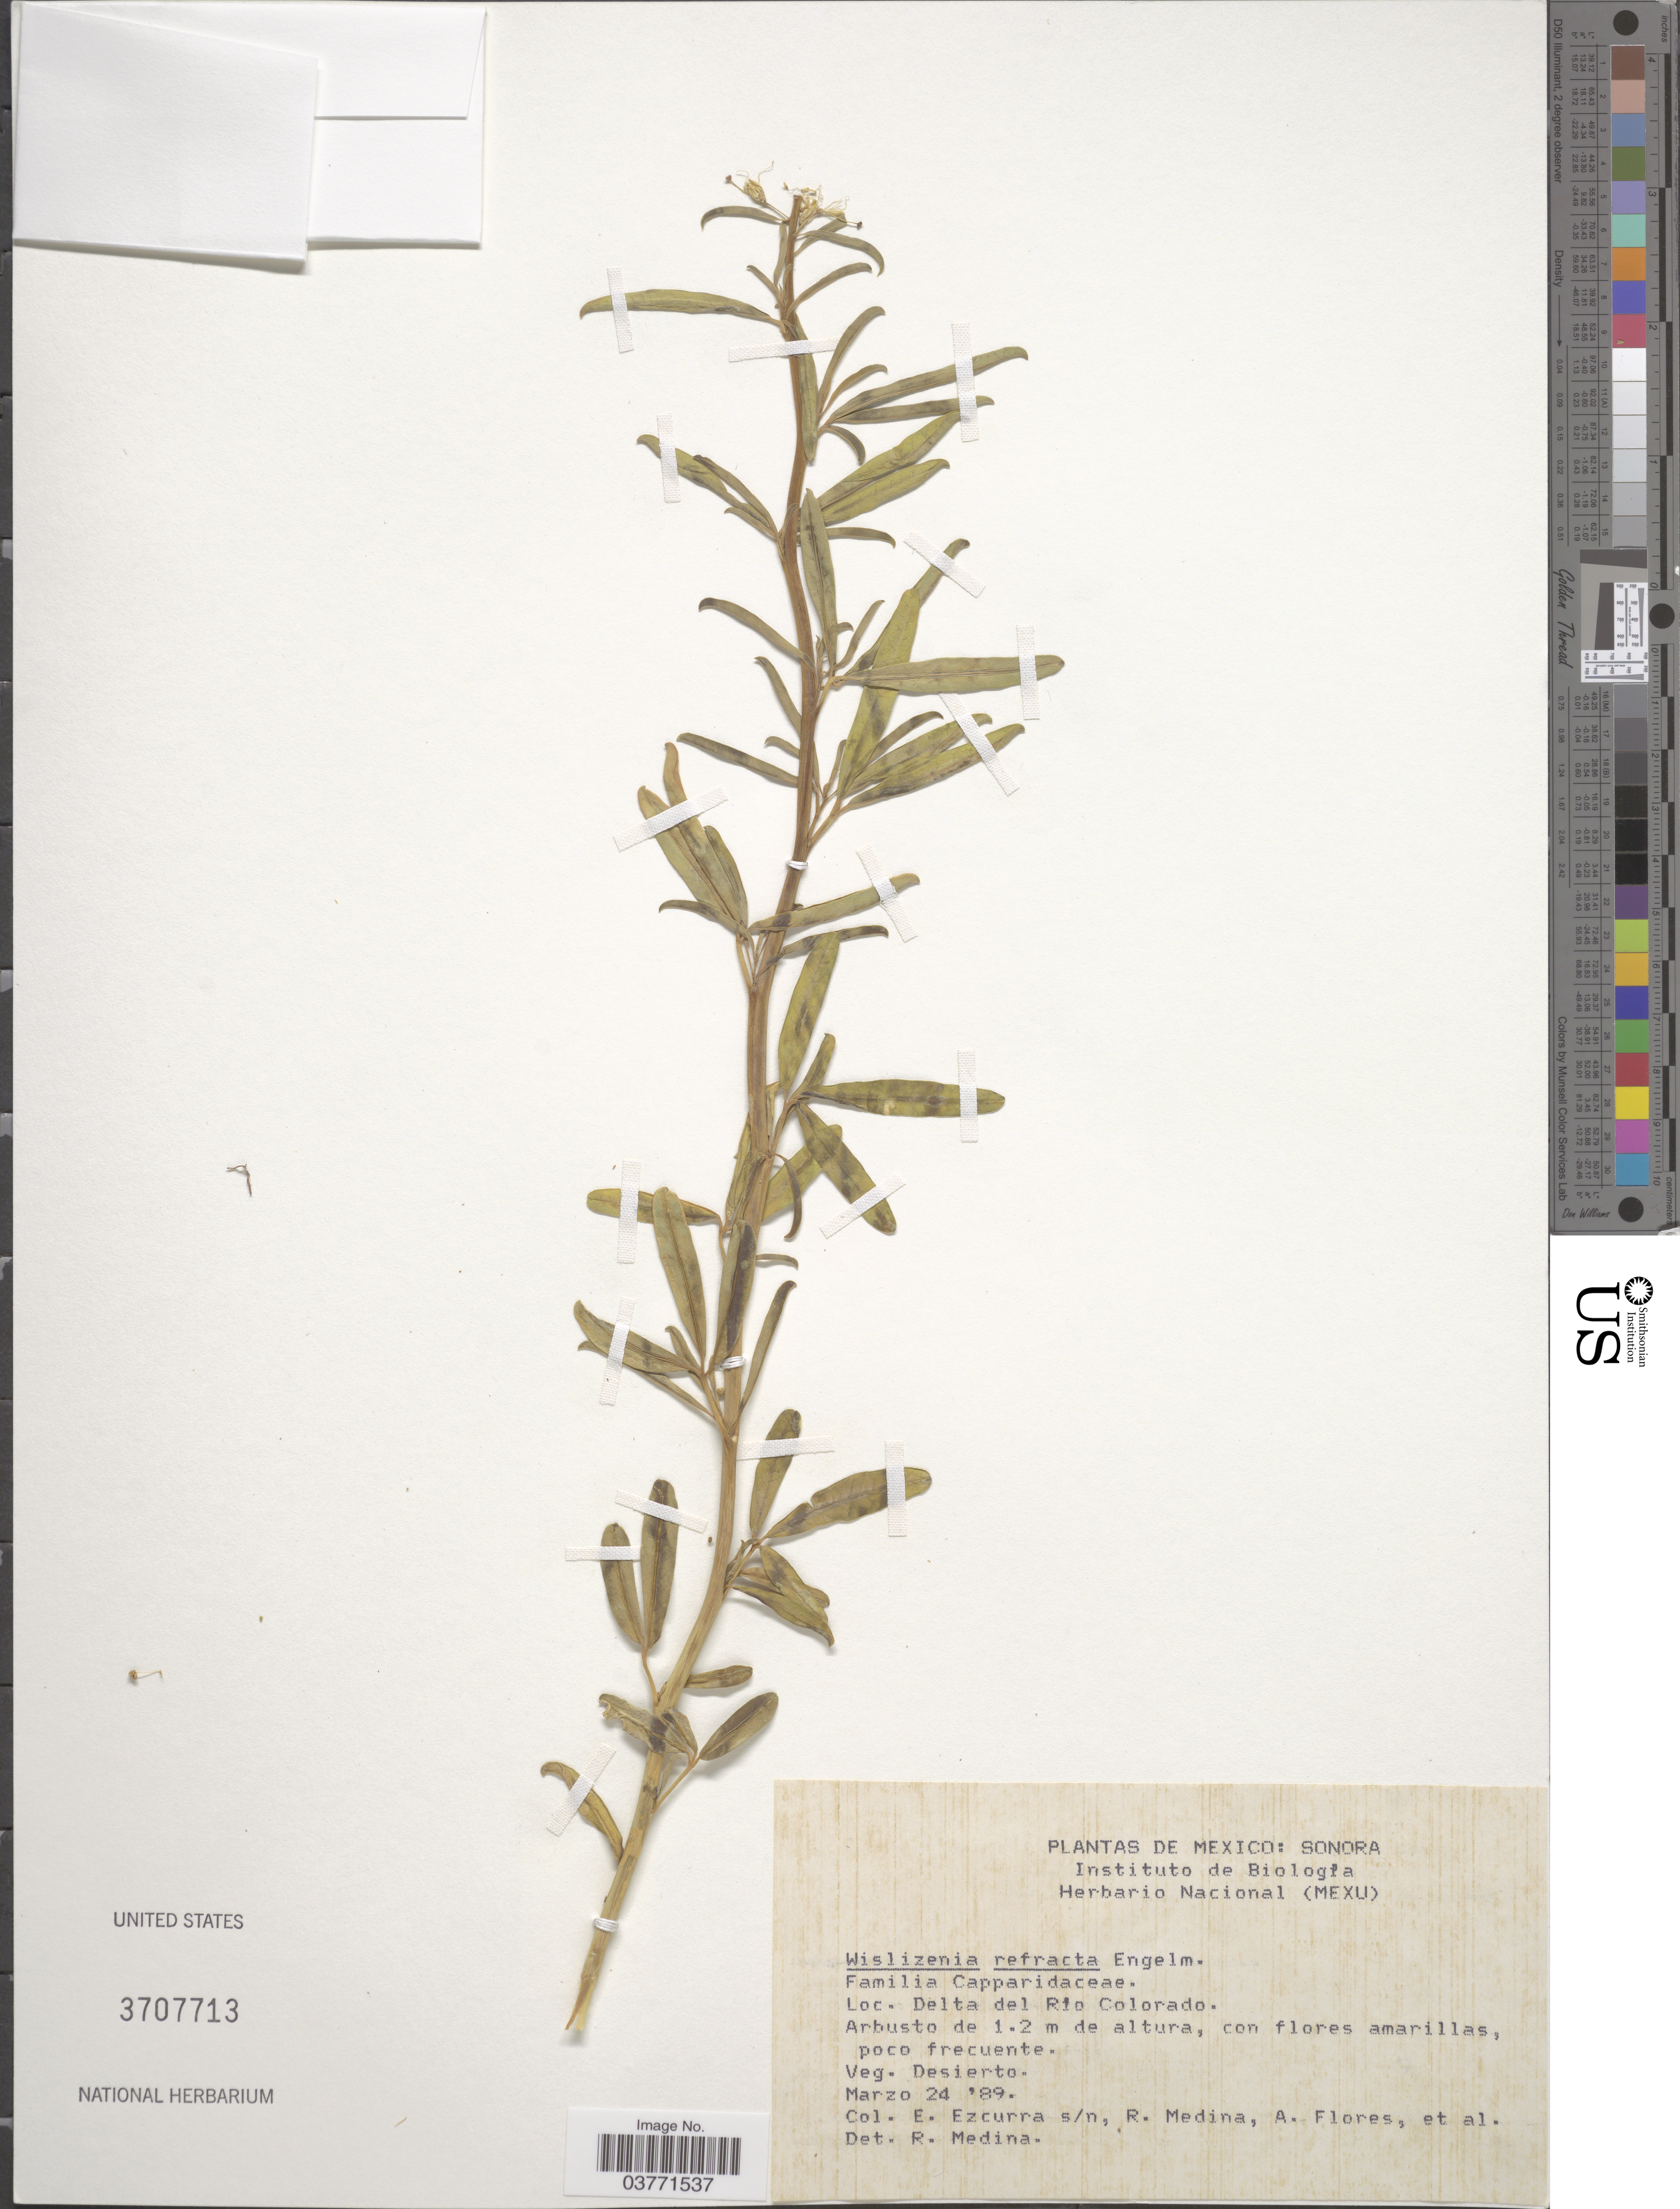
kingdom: Plantae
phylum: Tracheophyta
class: Magnoliopsida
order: Brassicales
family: Cleomaceae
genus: Cleomella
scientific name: Cleomella refracta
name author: (Engelm.) J.C. Hall & Roalson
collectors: E. Ezcurra, R. Medina, A. Flores & et al.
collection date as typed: Transcribed d/m/y: 24/3/89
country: Mexico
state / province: Sonora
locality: Delta del Rio Colorado.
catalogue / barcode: US 3707713